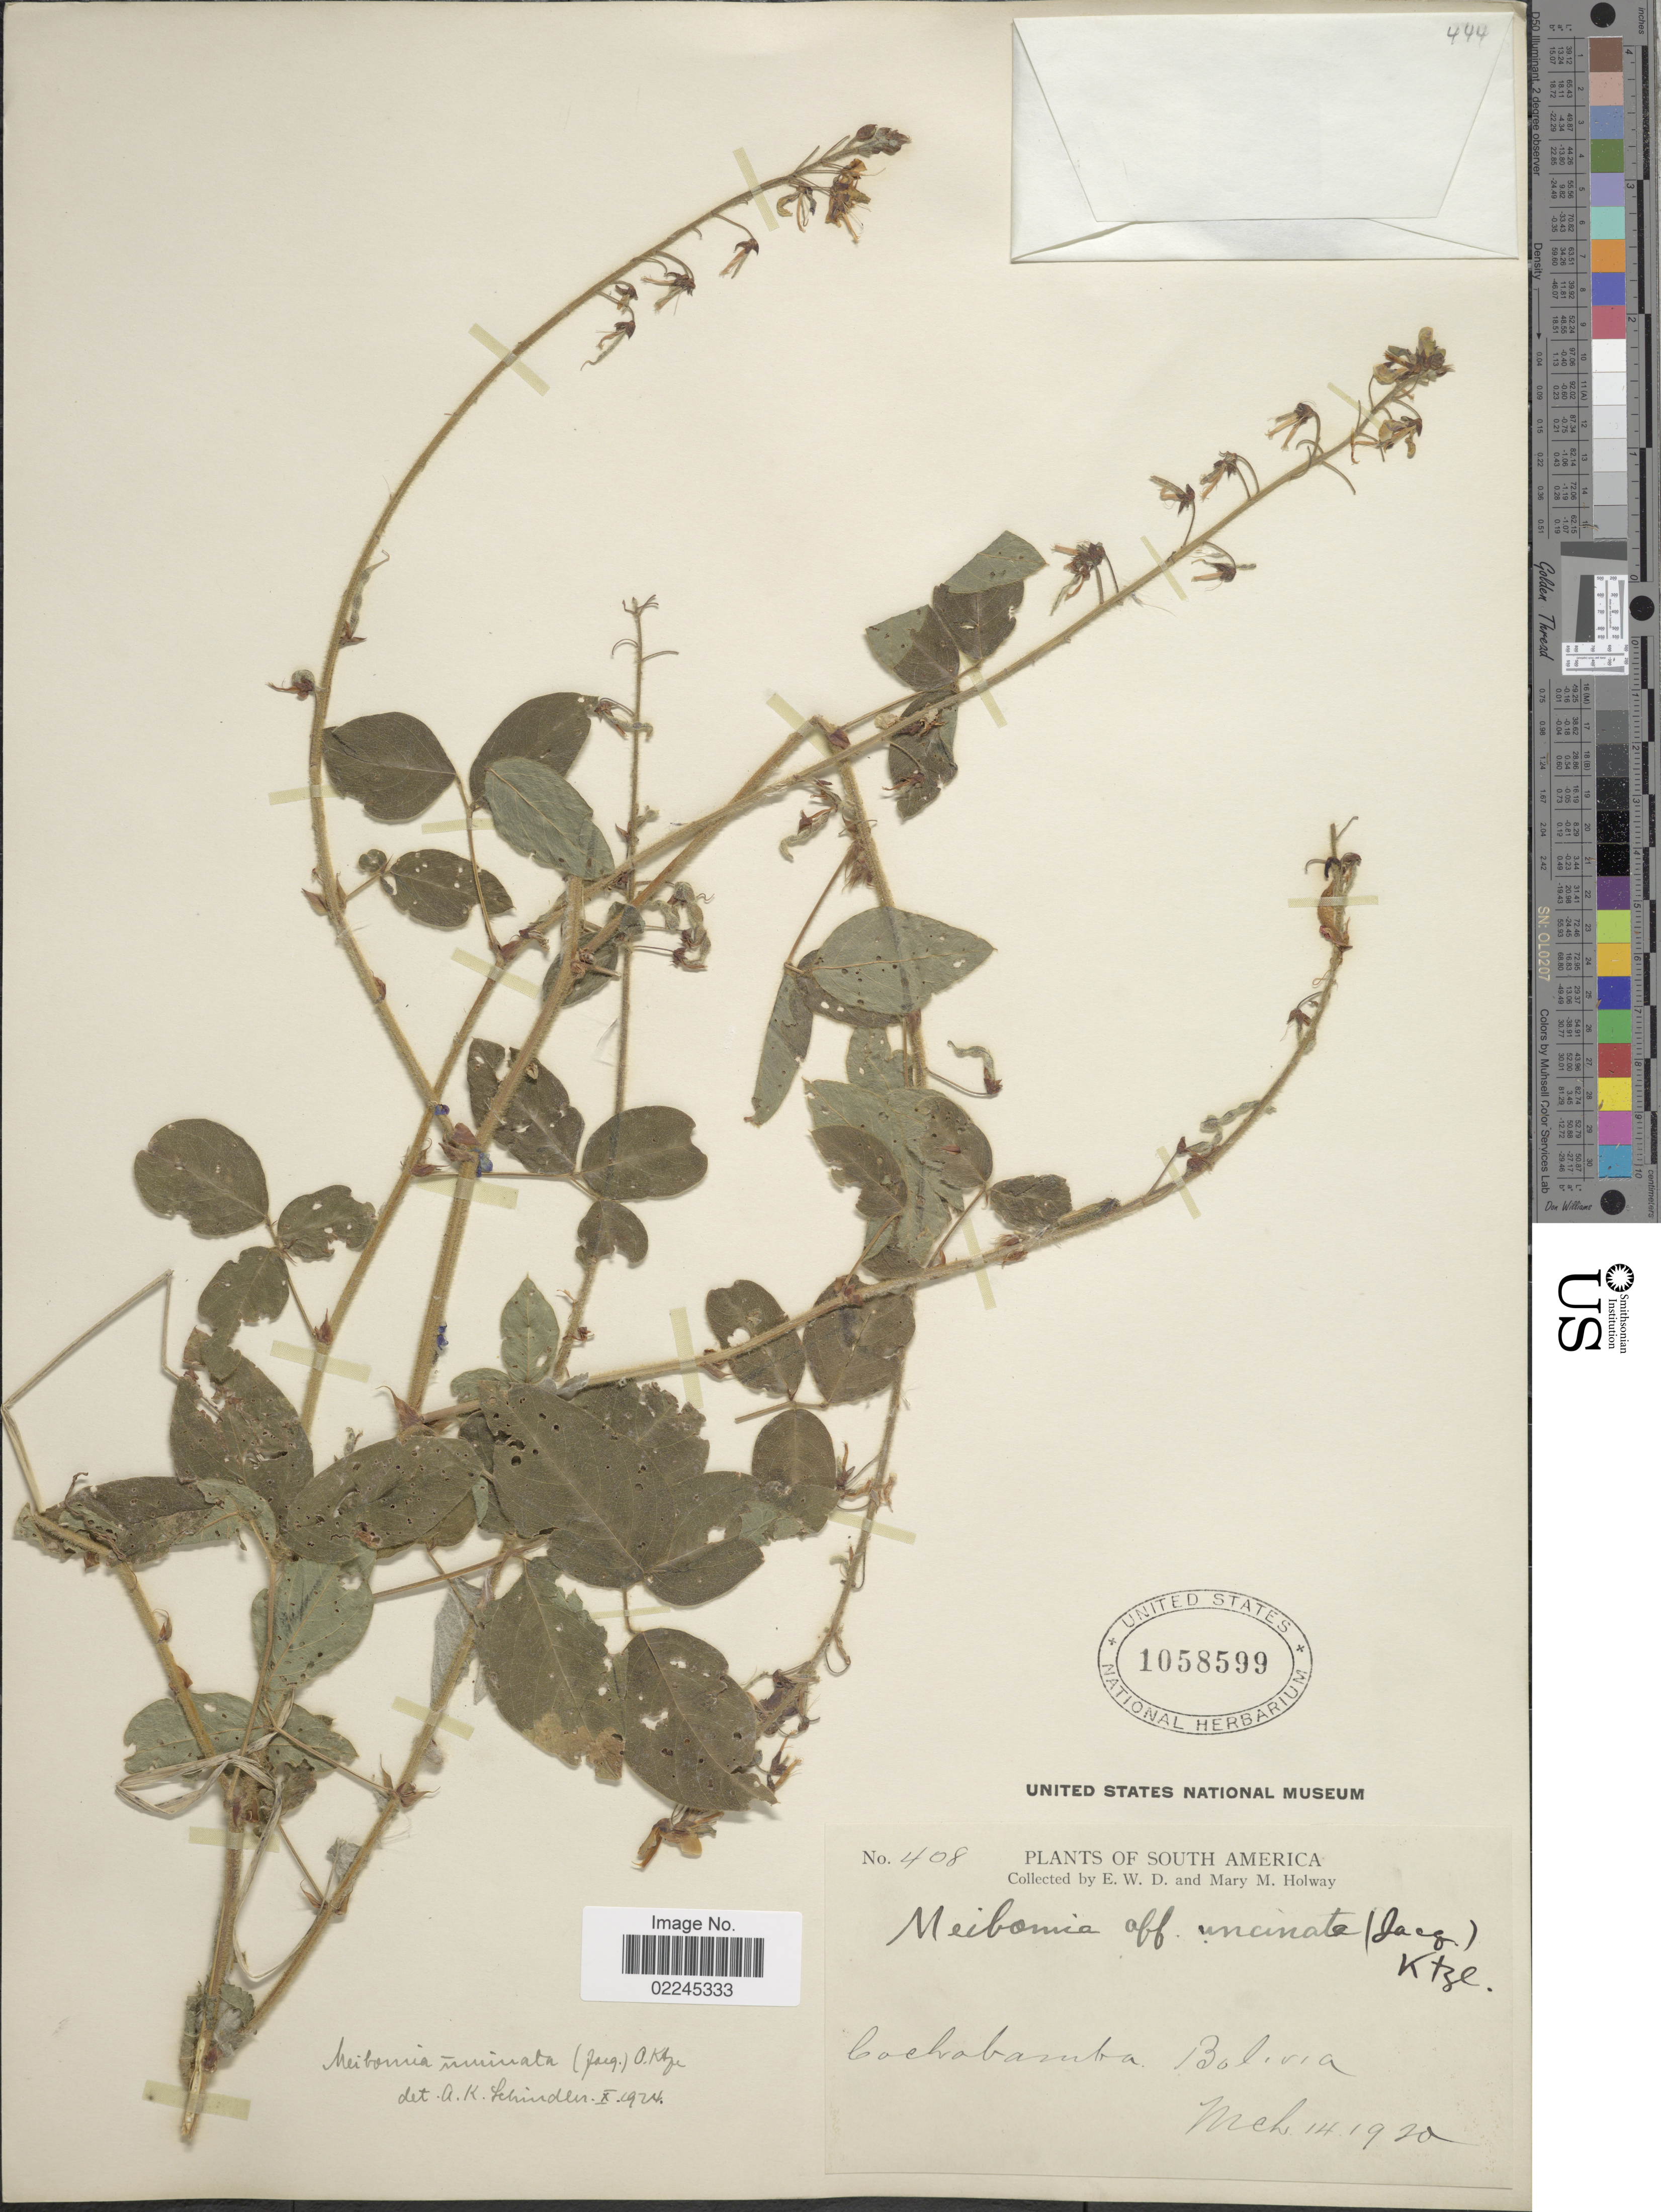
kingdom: Plantae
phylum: Tracheophyta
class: Magnoliopsida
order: Fabales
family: Fabaceae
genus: Desmodium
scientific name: Desmodium intortum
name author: (Mill.) Urb.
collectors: E. W. D. Holway & M. M. Holway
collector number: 408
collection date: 1920-03-14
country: Bolivia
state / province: Cochabamba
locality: Cochabamba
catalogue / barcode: US 1058599